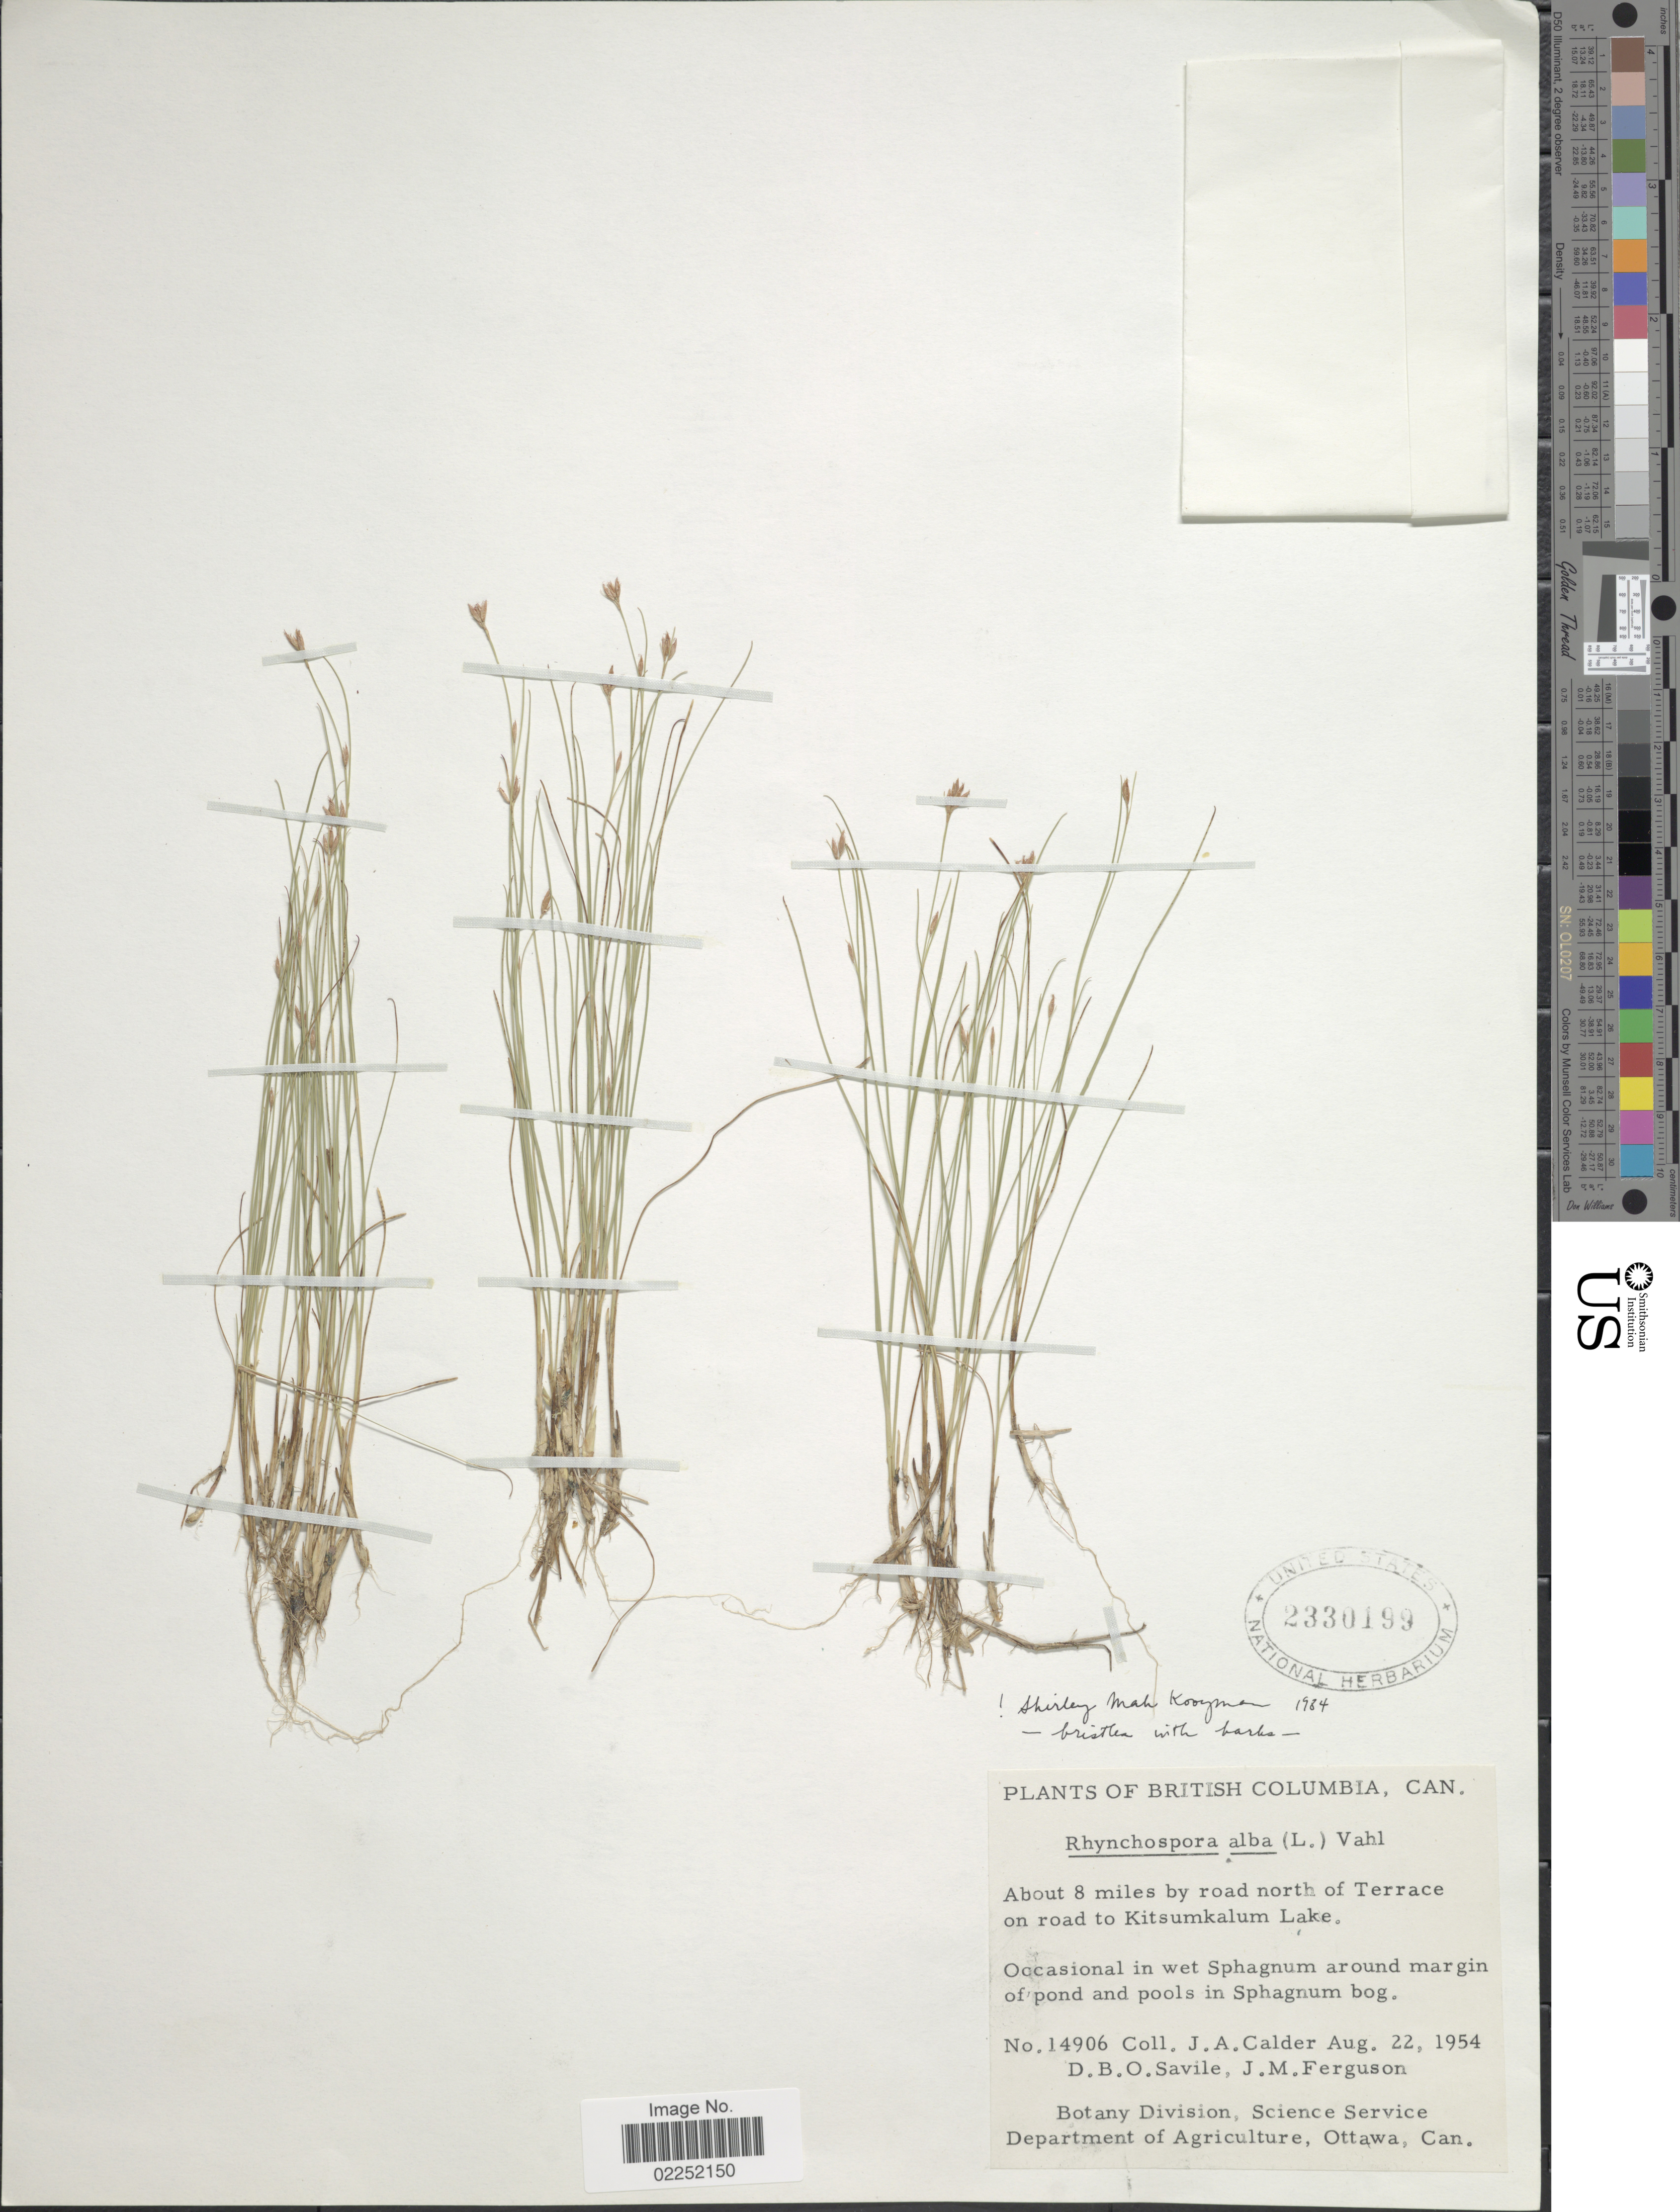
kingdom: Plantae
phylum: Tracheophyta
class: Liliopsida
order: Poales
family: Cyperaceae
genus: Rhynchospora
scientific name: Rhynchospora alba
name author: (L.) Vahl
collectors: J. A. Calder, D. Savile & J. M. Ferguson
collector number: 14906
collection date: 1954-08-22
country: Canada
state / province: British Columbia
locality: About 8 miles by road north of Terrace on road to Kitsumkalum Lake, Occasional in wet Sphagnum around margin of pond and pools in Sphagnum bog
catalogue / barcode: US 2330199